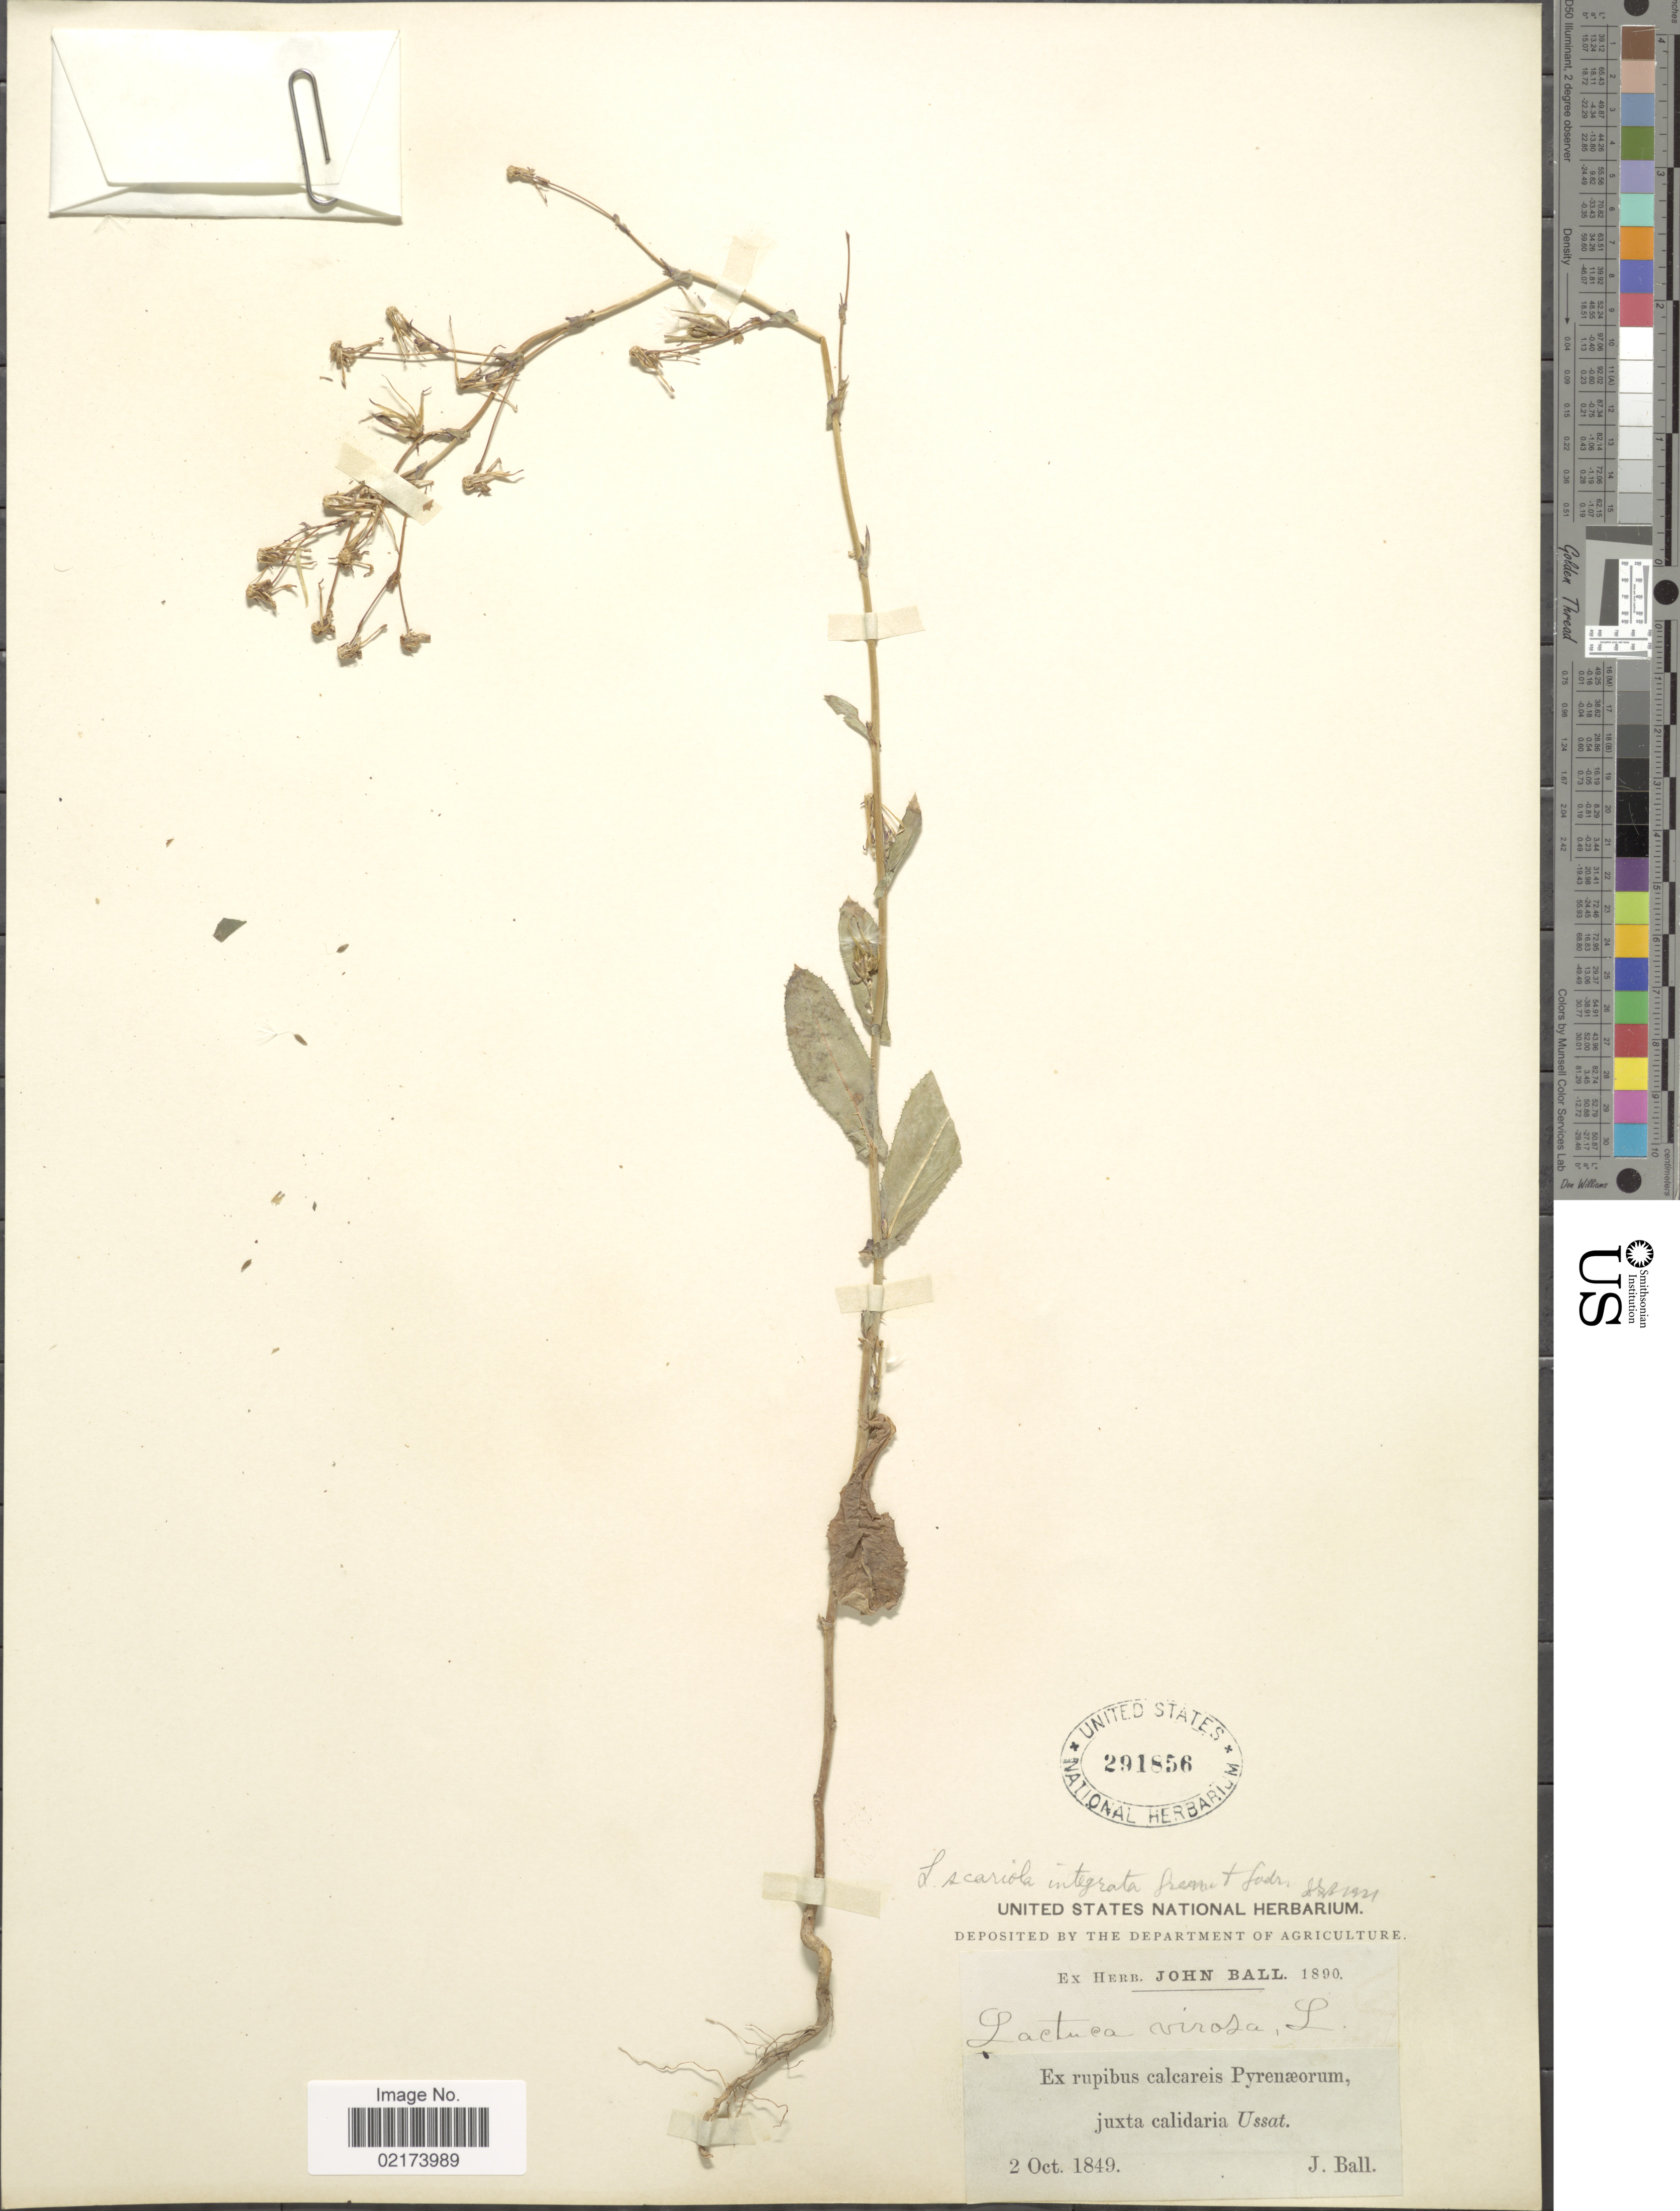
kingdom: Plantae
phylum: Tracheophyta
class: Magnoliopsida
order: Asterales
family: Asteraceae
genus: Lactuca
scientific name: Lactuca serriola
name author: L.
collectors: J. Ball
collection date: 1849-10-02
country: France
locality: Calcareis Pyrenaeorum, juxta calidaria Ussat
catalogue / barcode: US 291856